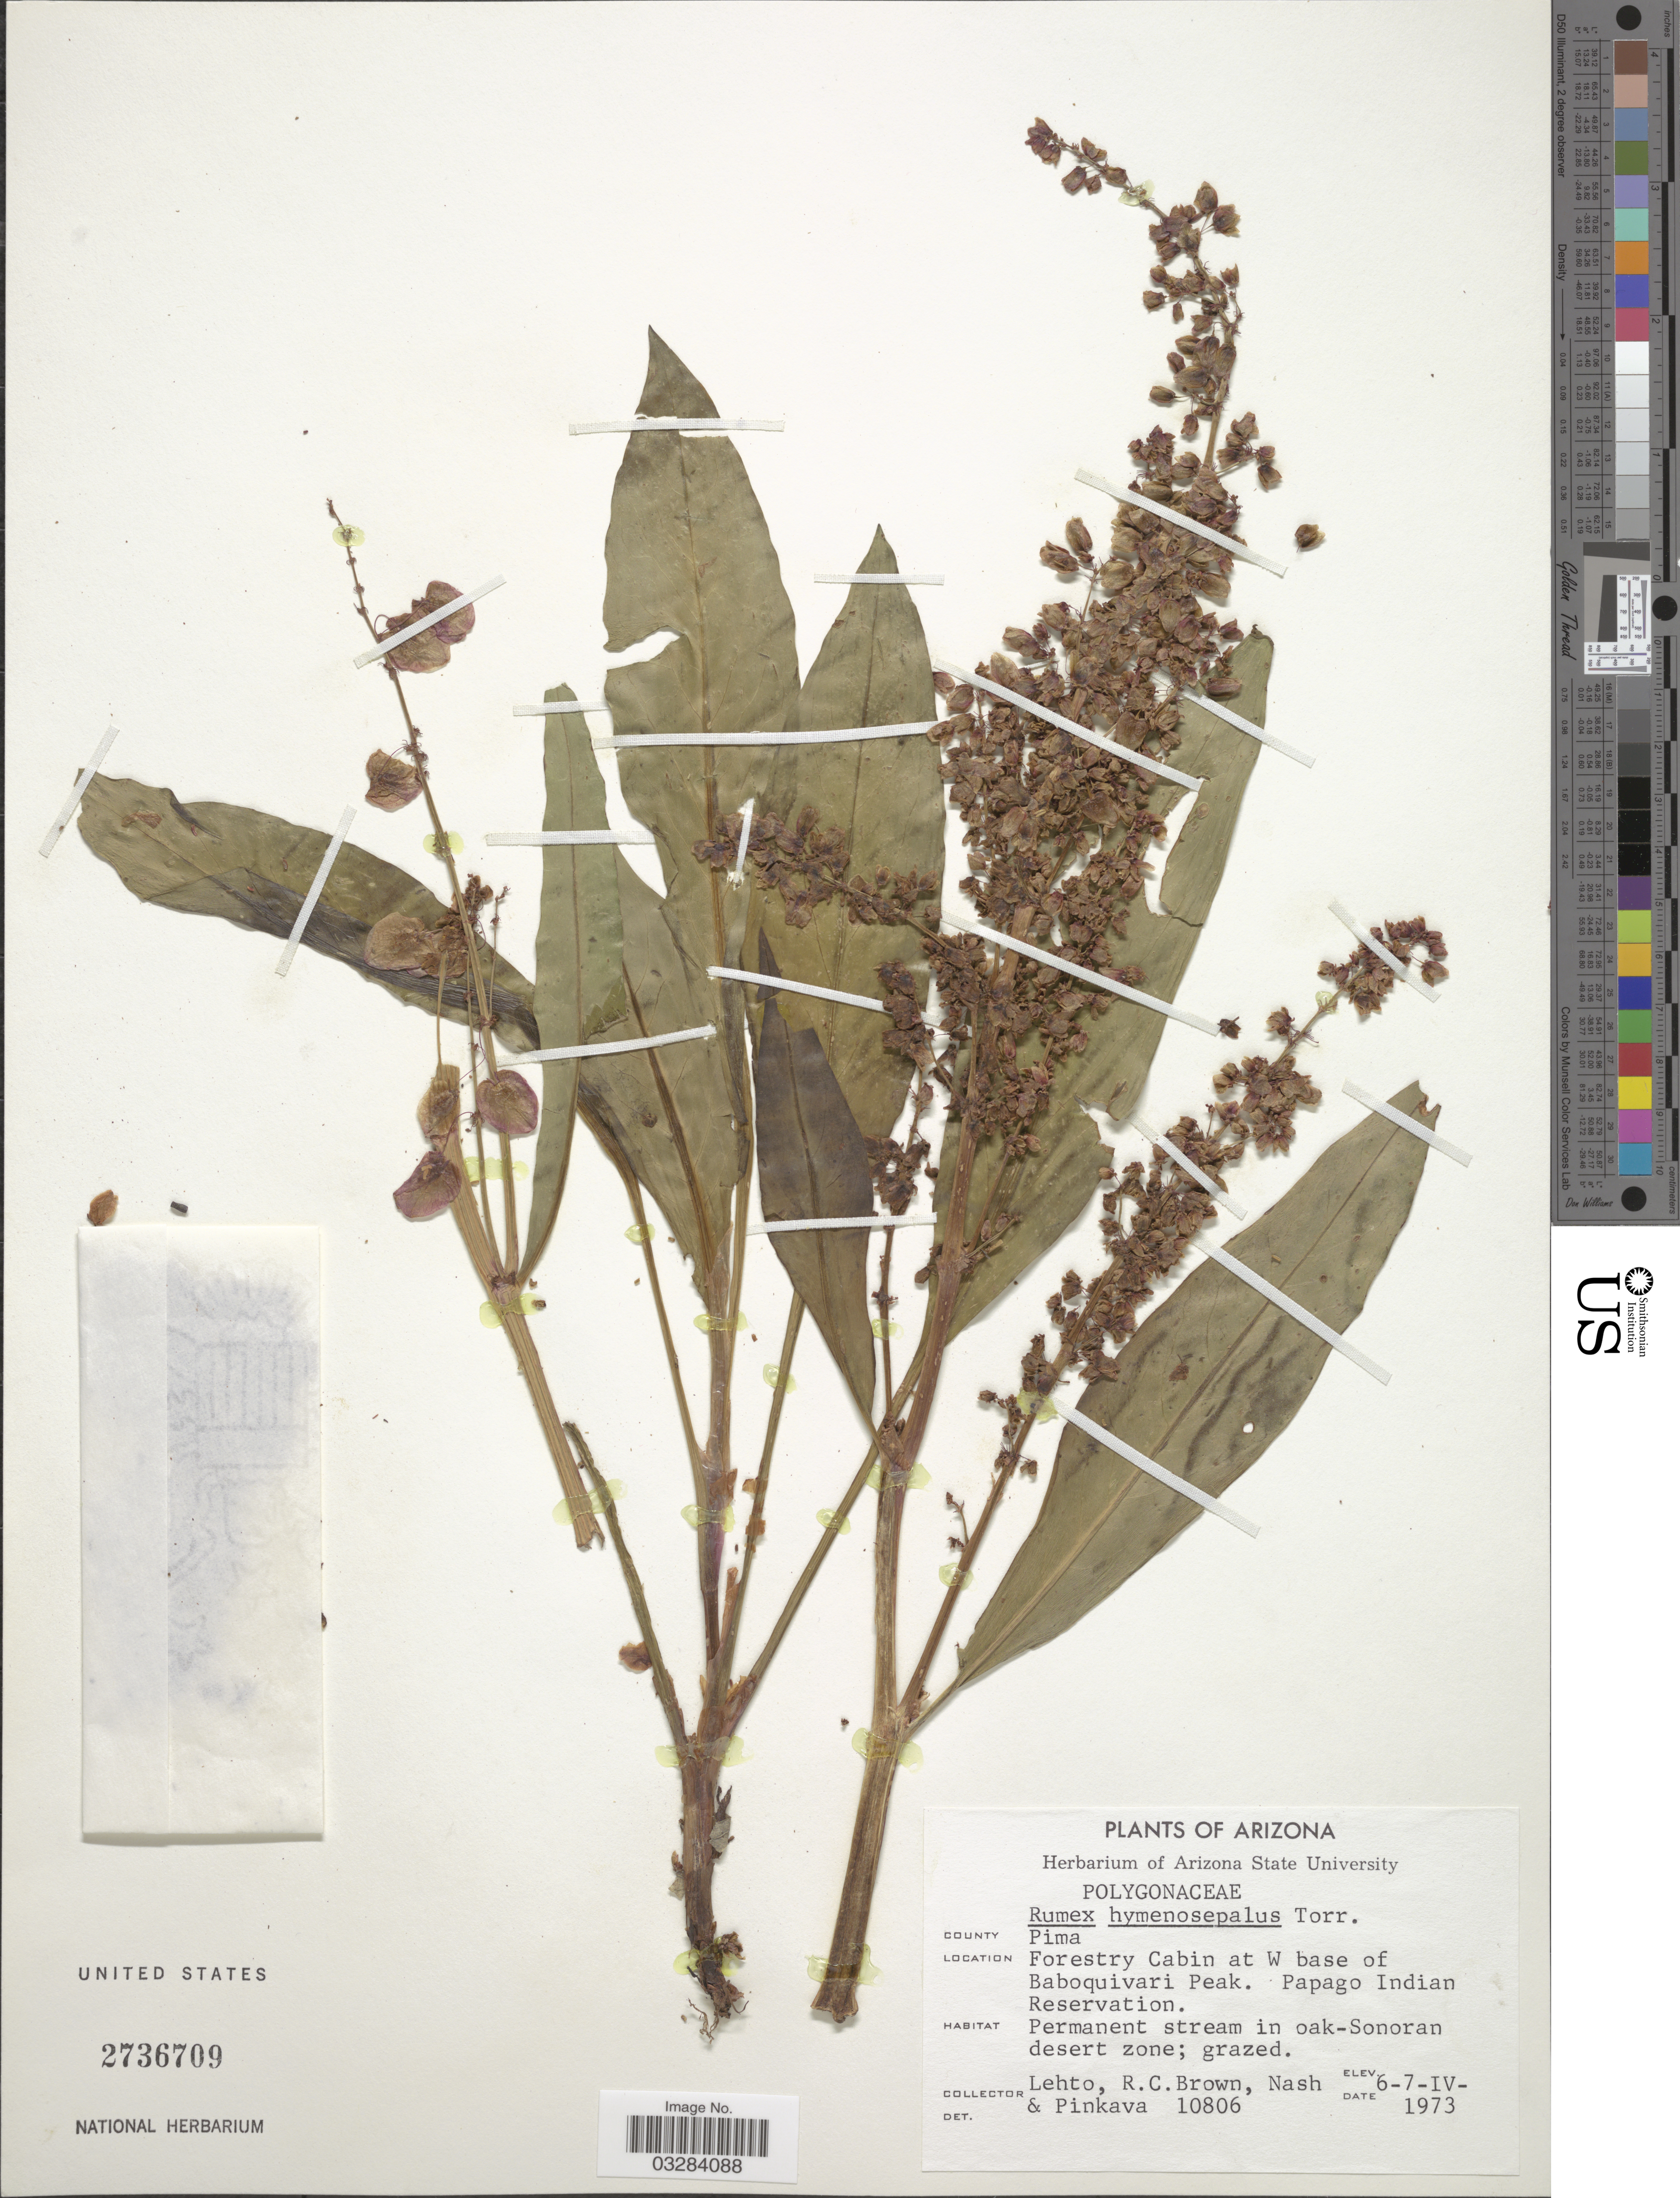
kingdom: Plantae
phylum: Tracheophyta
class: Magnoliopsida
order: Caryophyllales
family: Polygonaceae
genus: Rumex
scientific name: Rumex hymenosepalus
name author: Torr.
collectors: -. Lehto, R. C. Brown, -- Nash & -. Pinkava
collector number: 10806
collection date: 1973-04-06/1973-04-07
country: United States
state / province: Arizona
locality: County Pima. Forestry Cabin at W base of Baboquivari Peak. Papago Indian Reservation.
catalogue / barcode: US 2736709